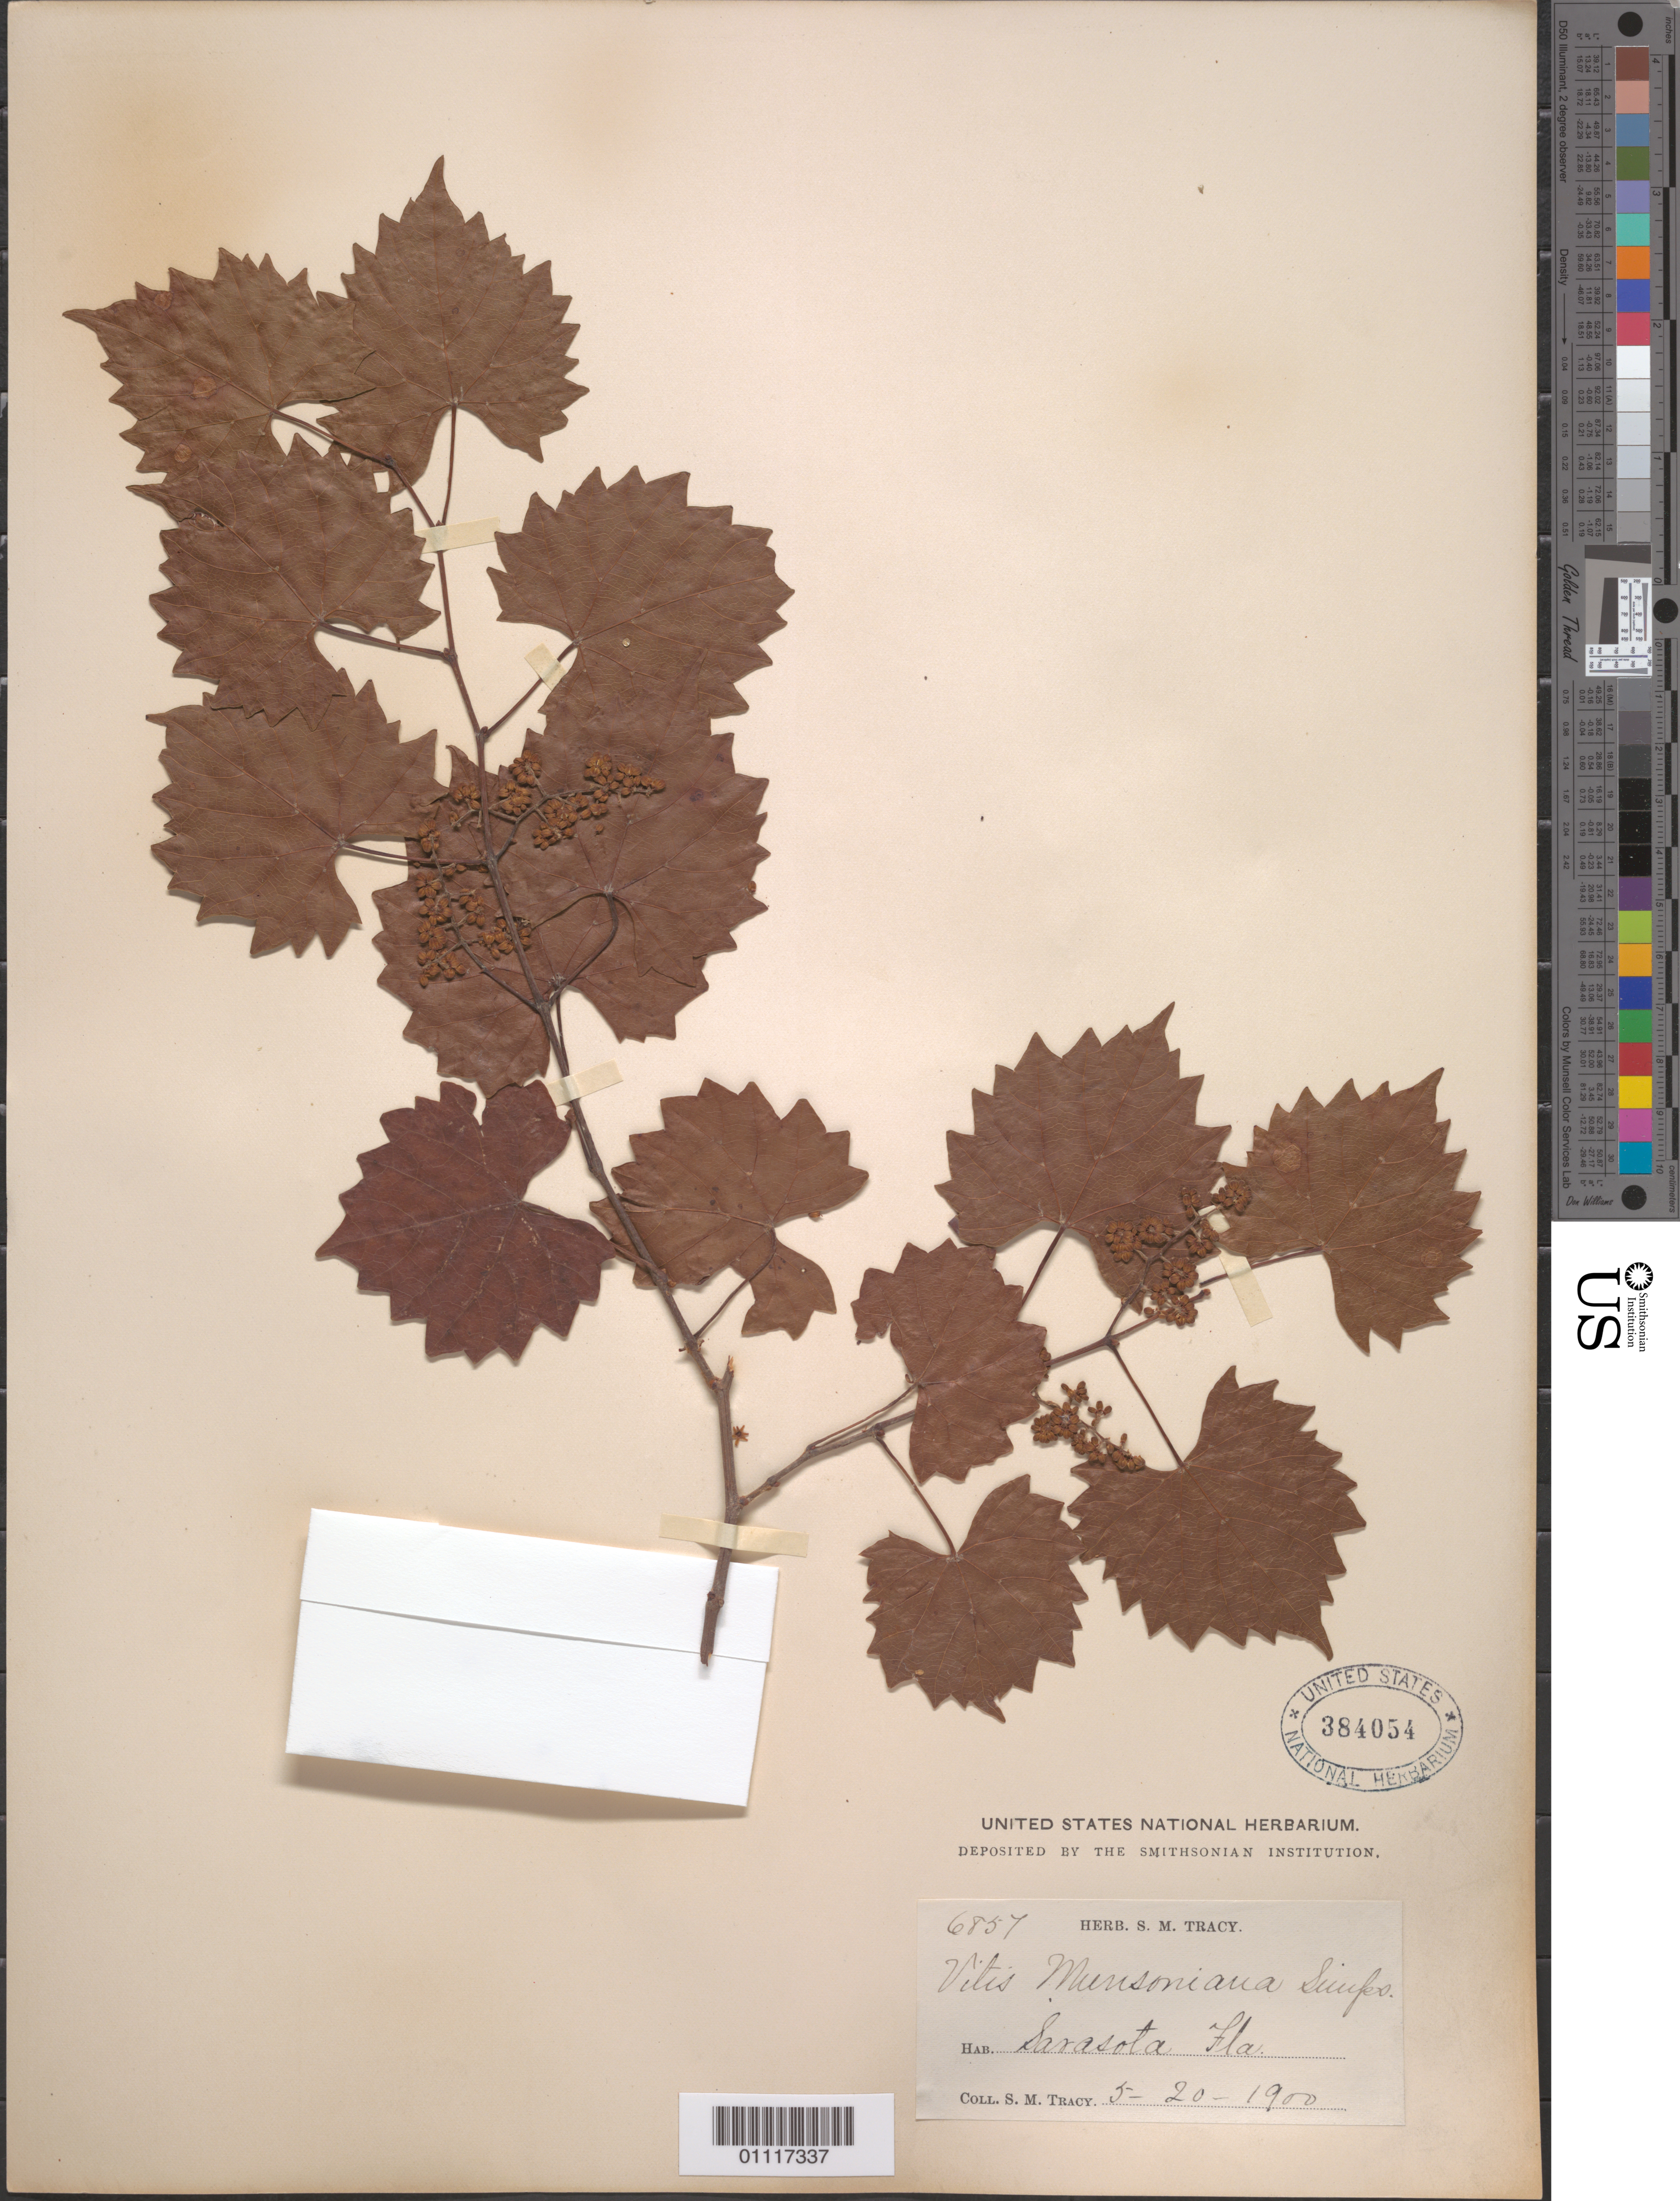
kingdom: Plantae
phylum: Tracheophyta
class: Magnoliopsida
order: Vitales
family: Vitaceae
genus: Vitis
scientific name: Vitis munsoniana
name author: J.H. Simpson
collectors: S. M. Tracy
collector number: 6857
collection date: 1900-05-20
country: United States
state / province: Florida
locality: Sarasota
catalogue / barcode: US 384054